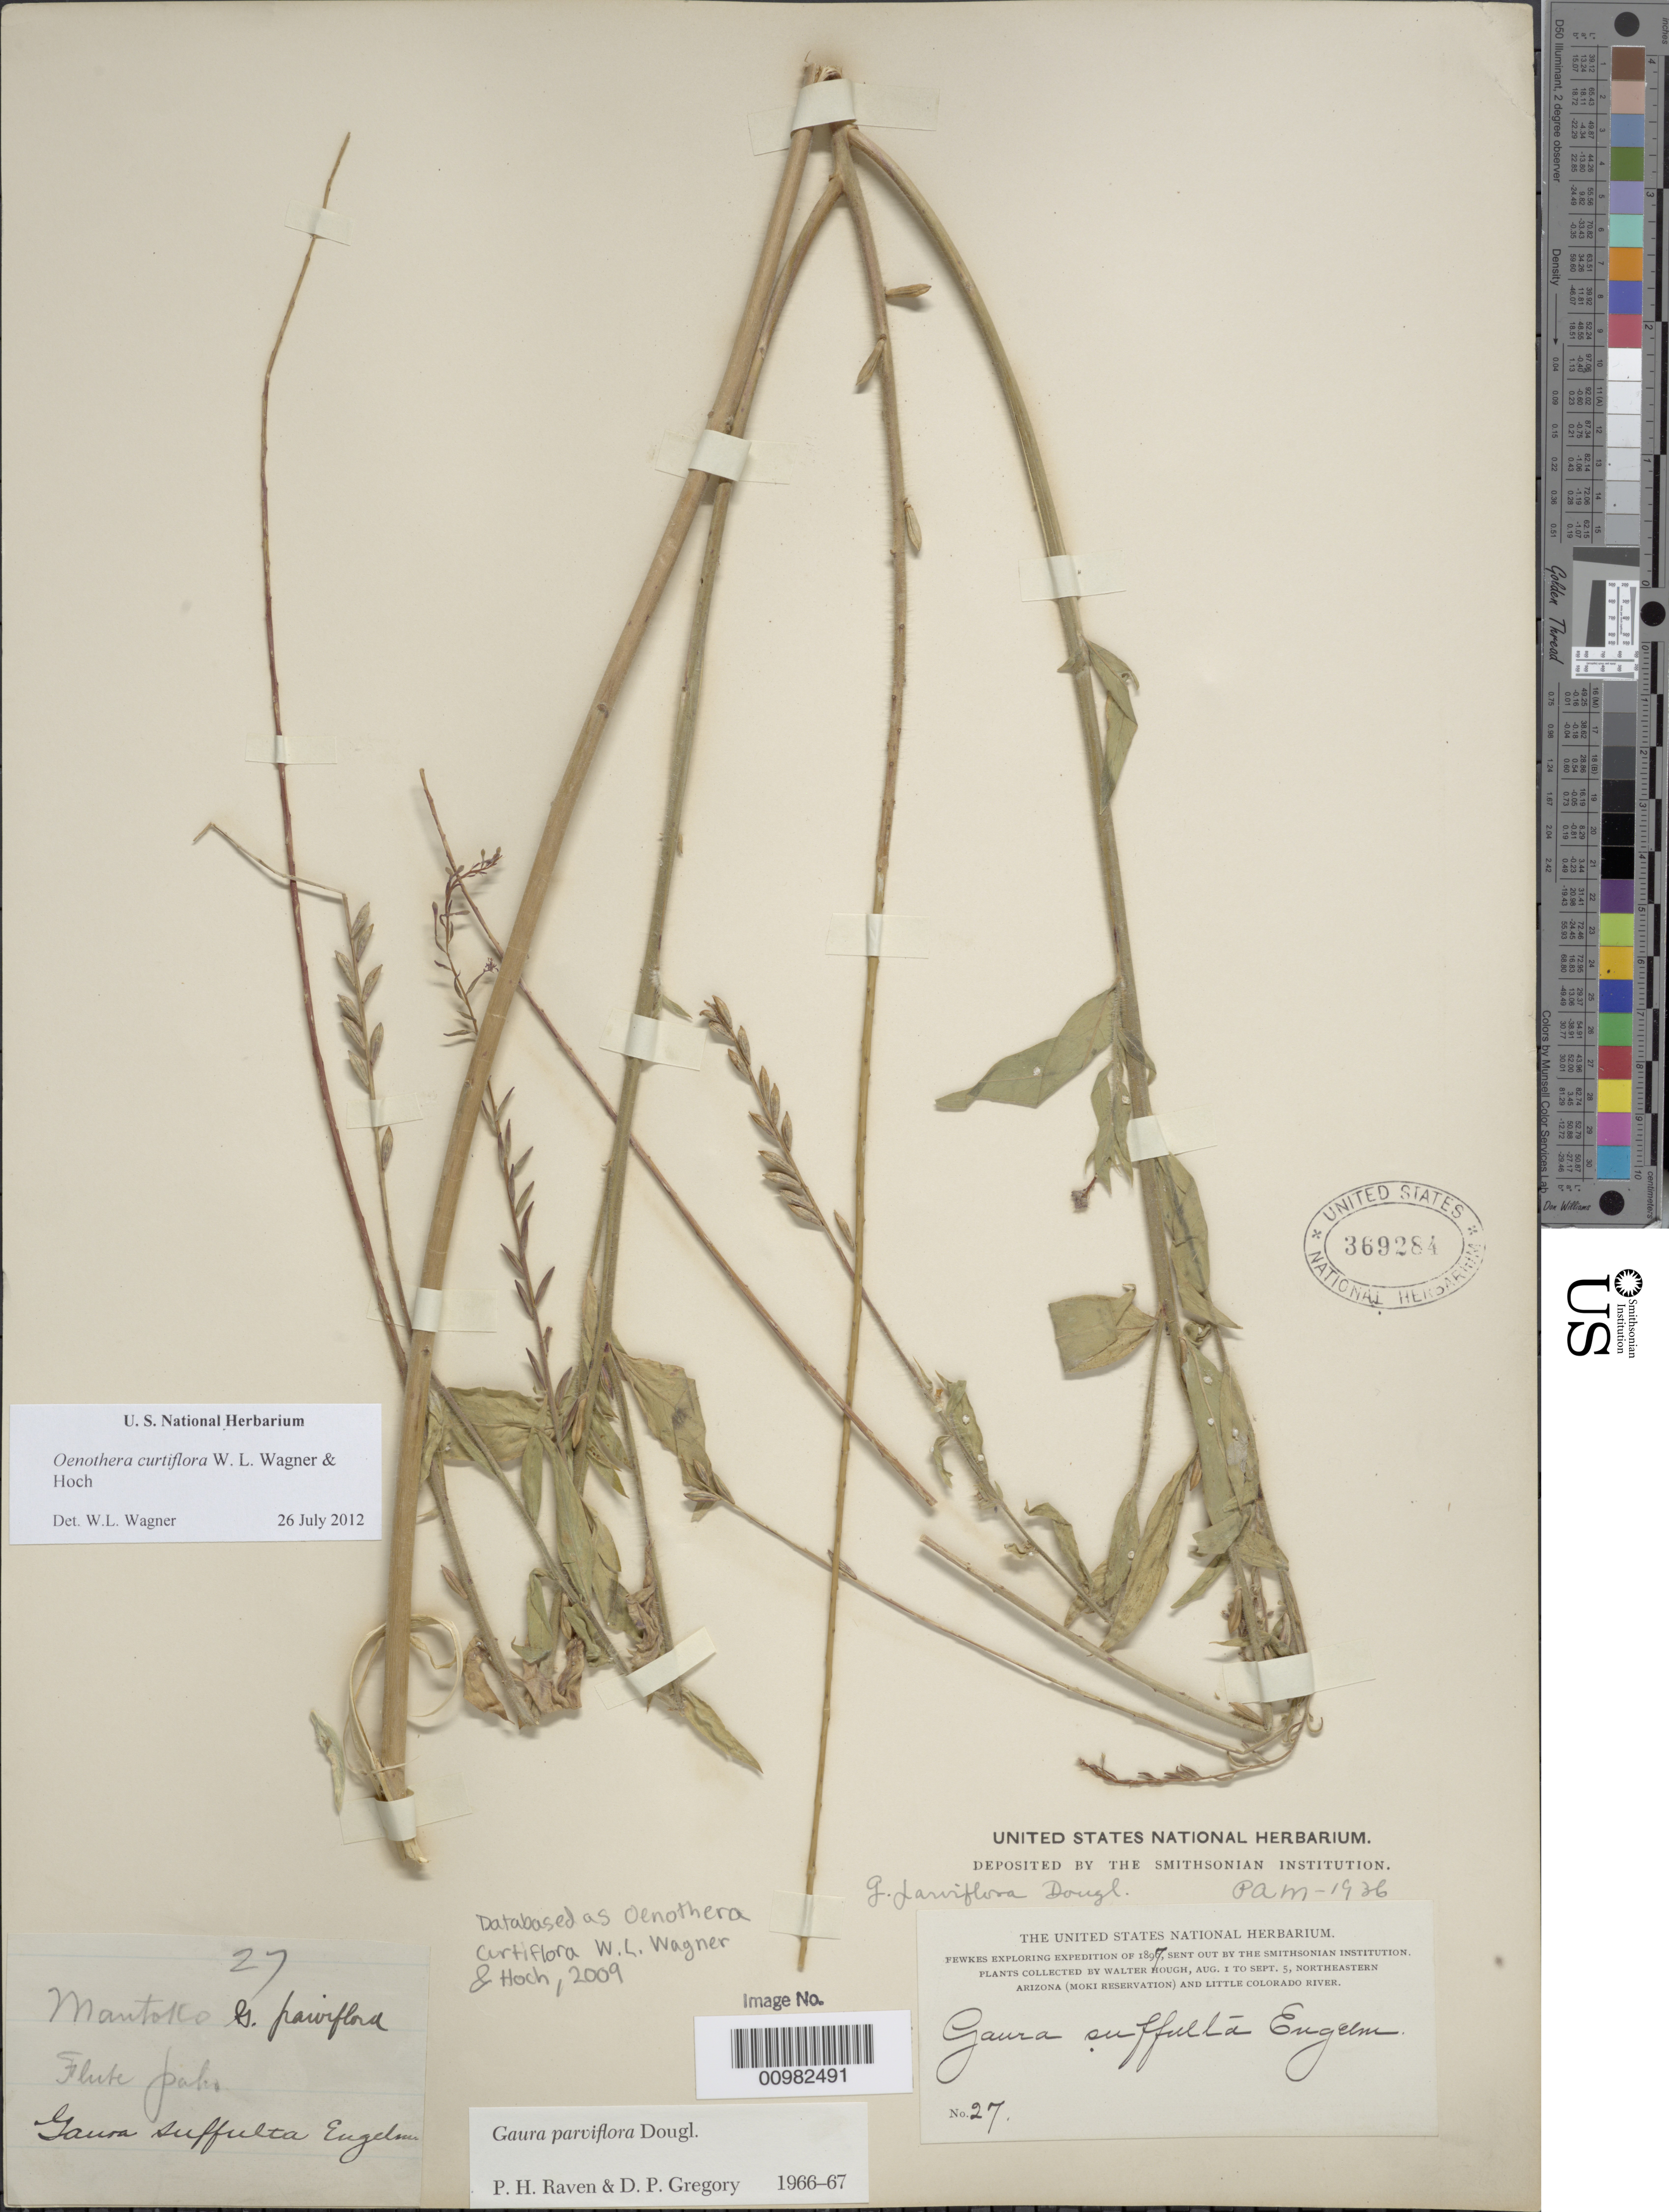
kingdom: Plantae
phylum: Tracheophyta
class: Magnoliopsida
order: Myrtales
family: Onagraceae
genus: Oenothera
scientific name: Oenothera curtiflora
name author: W.L. Wagner & Hoch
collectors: W. Hough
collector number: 27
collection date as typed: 01 Aug 1897 to 05 Sep 1897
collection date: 1897-08-01/1897-09-05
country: United States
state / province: Arizona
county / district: Apache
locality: Moki Reservation and Little Colorado River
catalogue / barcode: US 369284